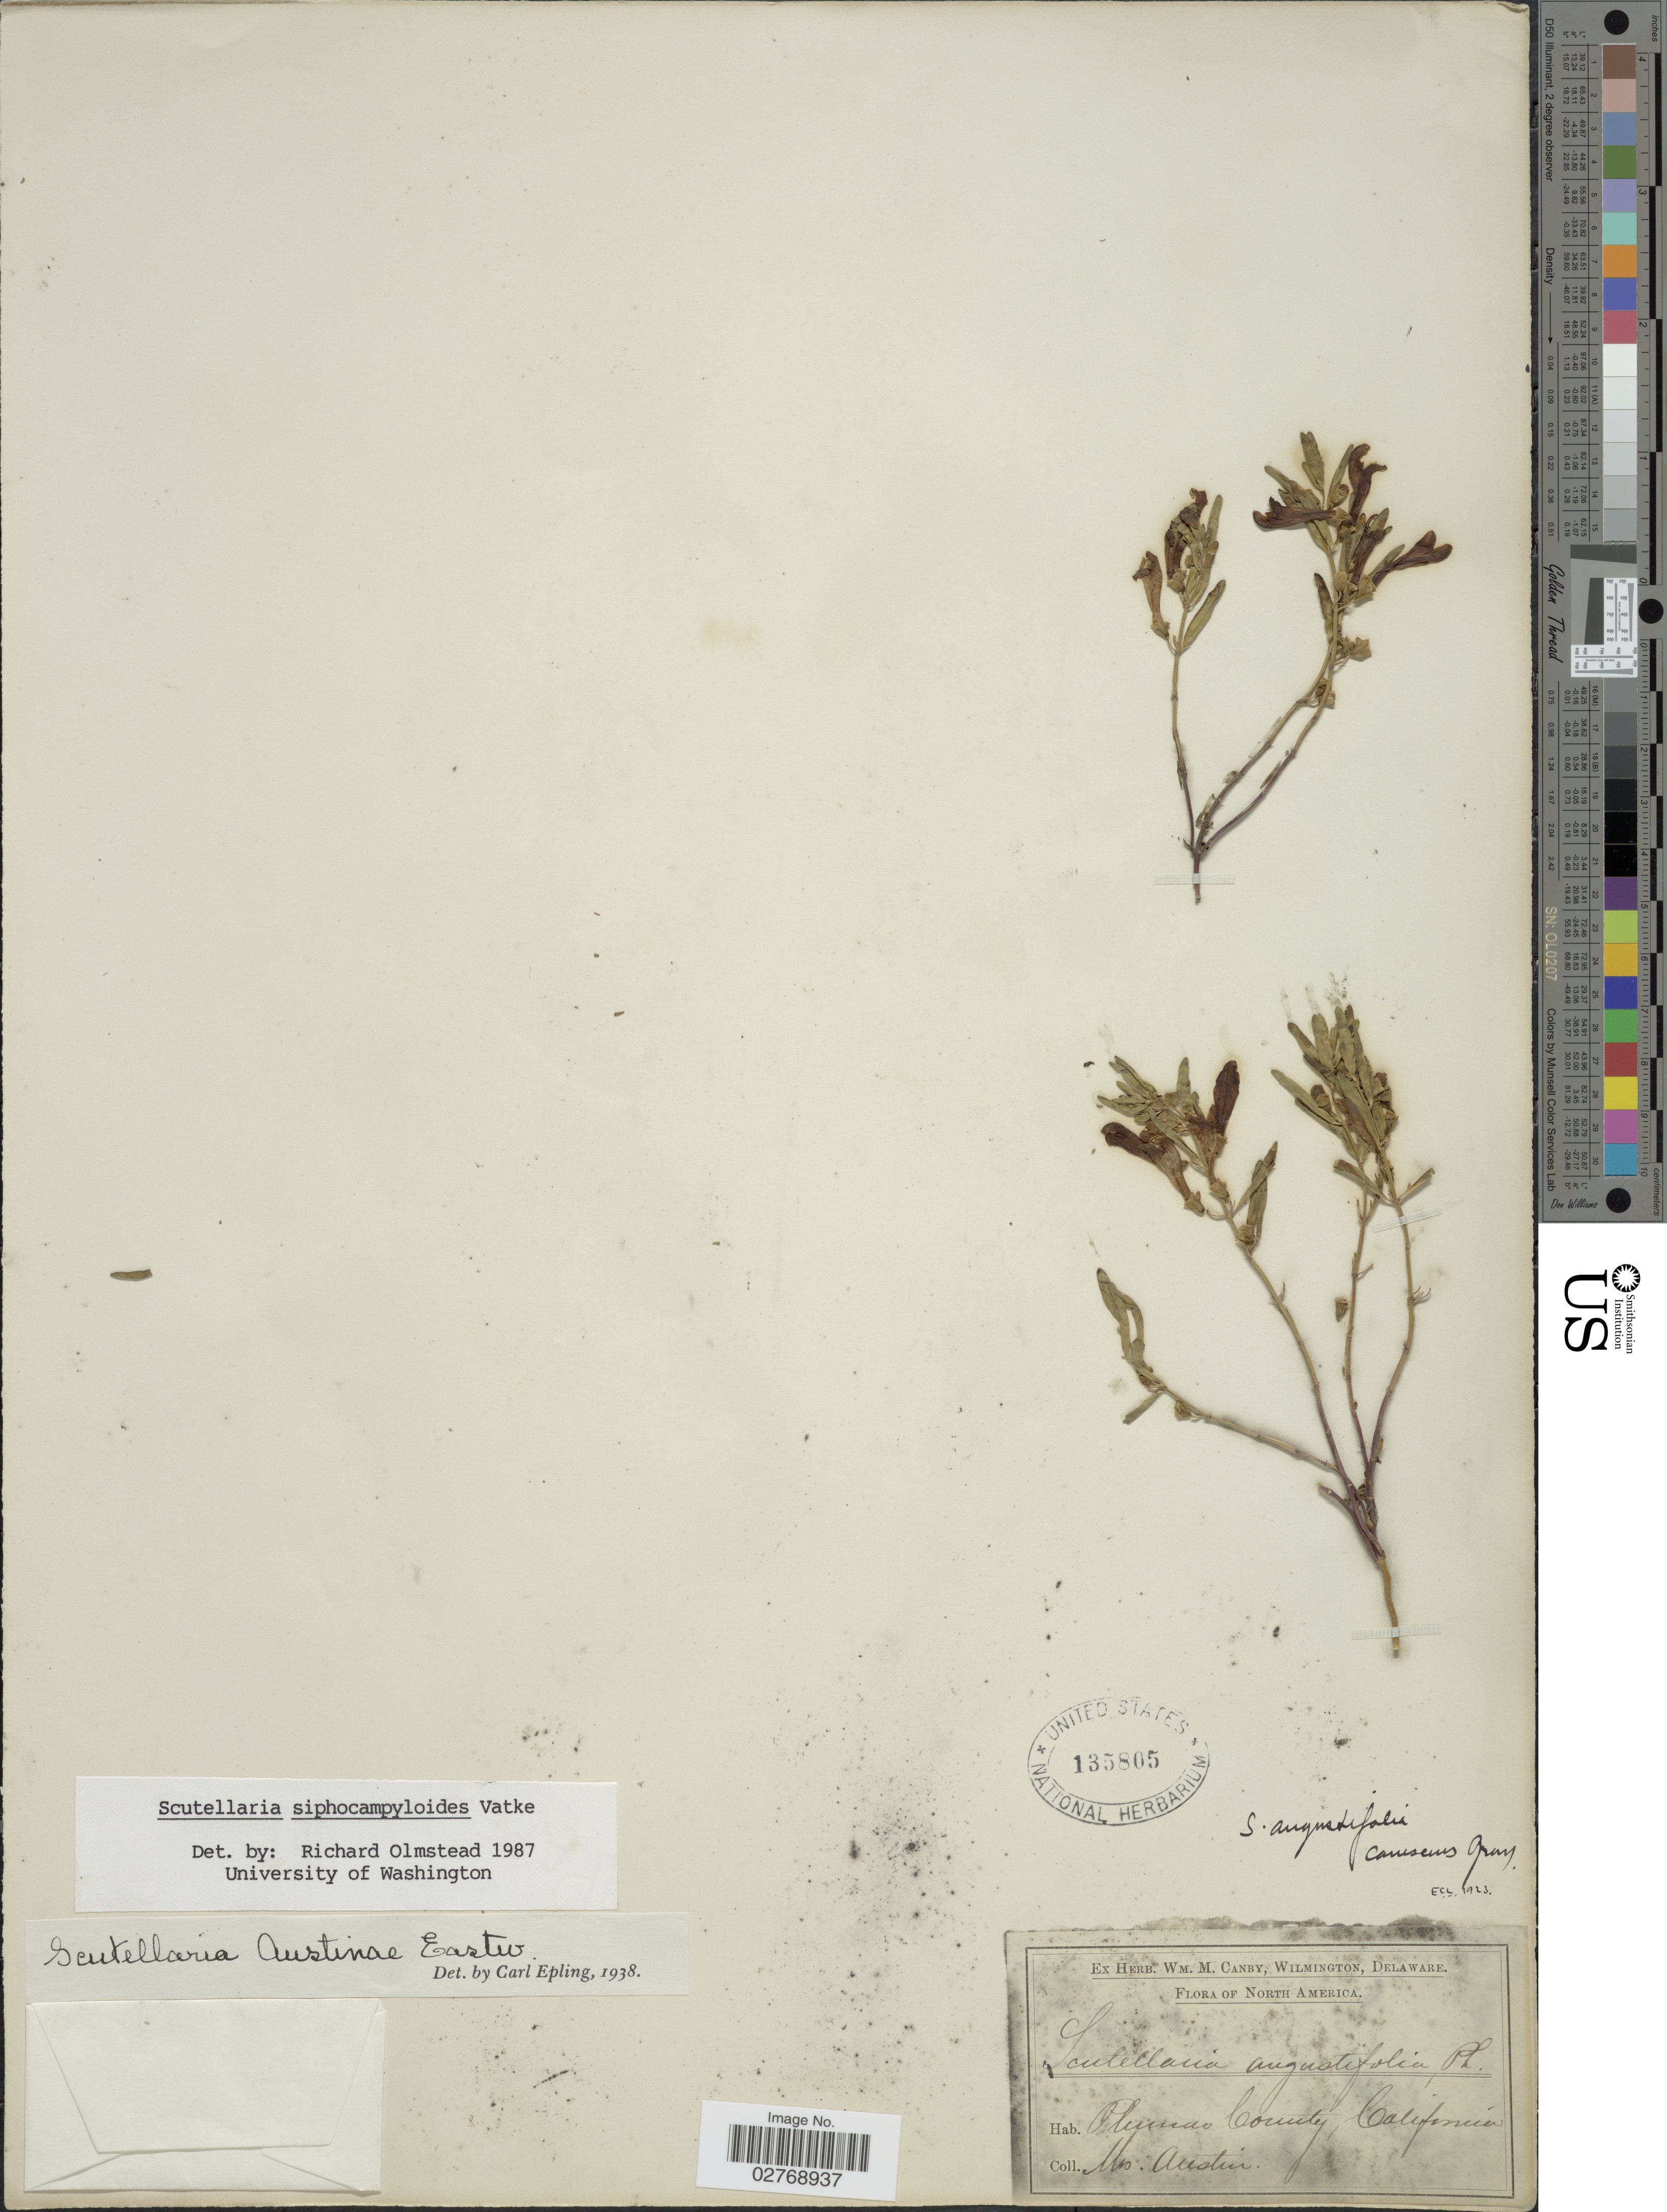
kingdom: Plantae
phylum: Tracheophyta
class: Magnoliopsida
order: Lamiales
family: Lamiaceae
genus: Scutellaria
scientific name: Scutellaria siphocampyloides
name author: Vatke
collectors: Austin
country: United States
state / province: California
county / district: Plumas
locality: Plumas County.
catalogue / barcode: US 135805